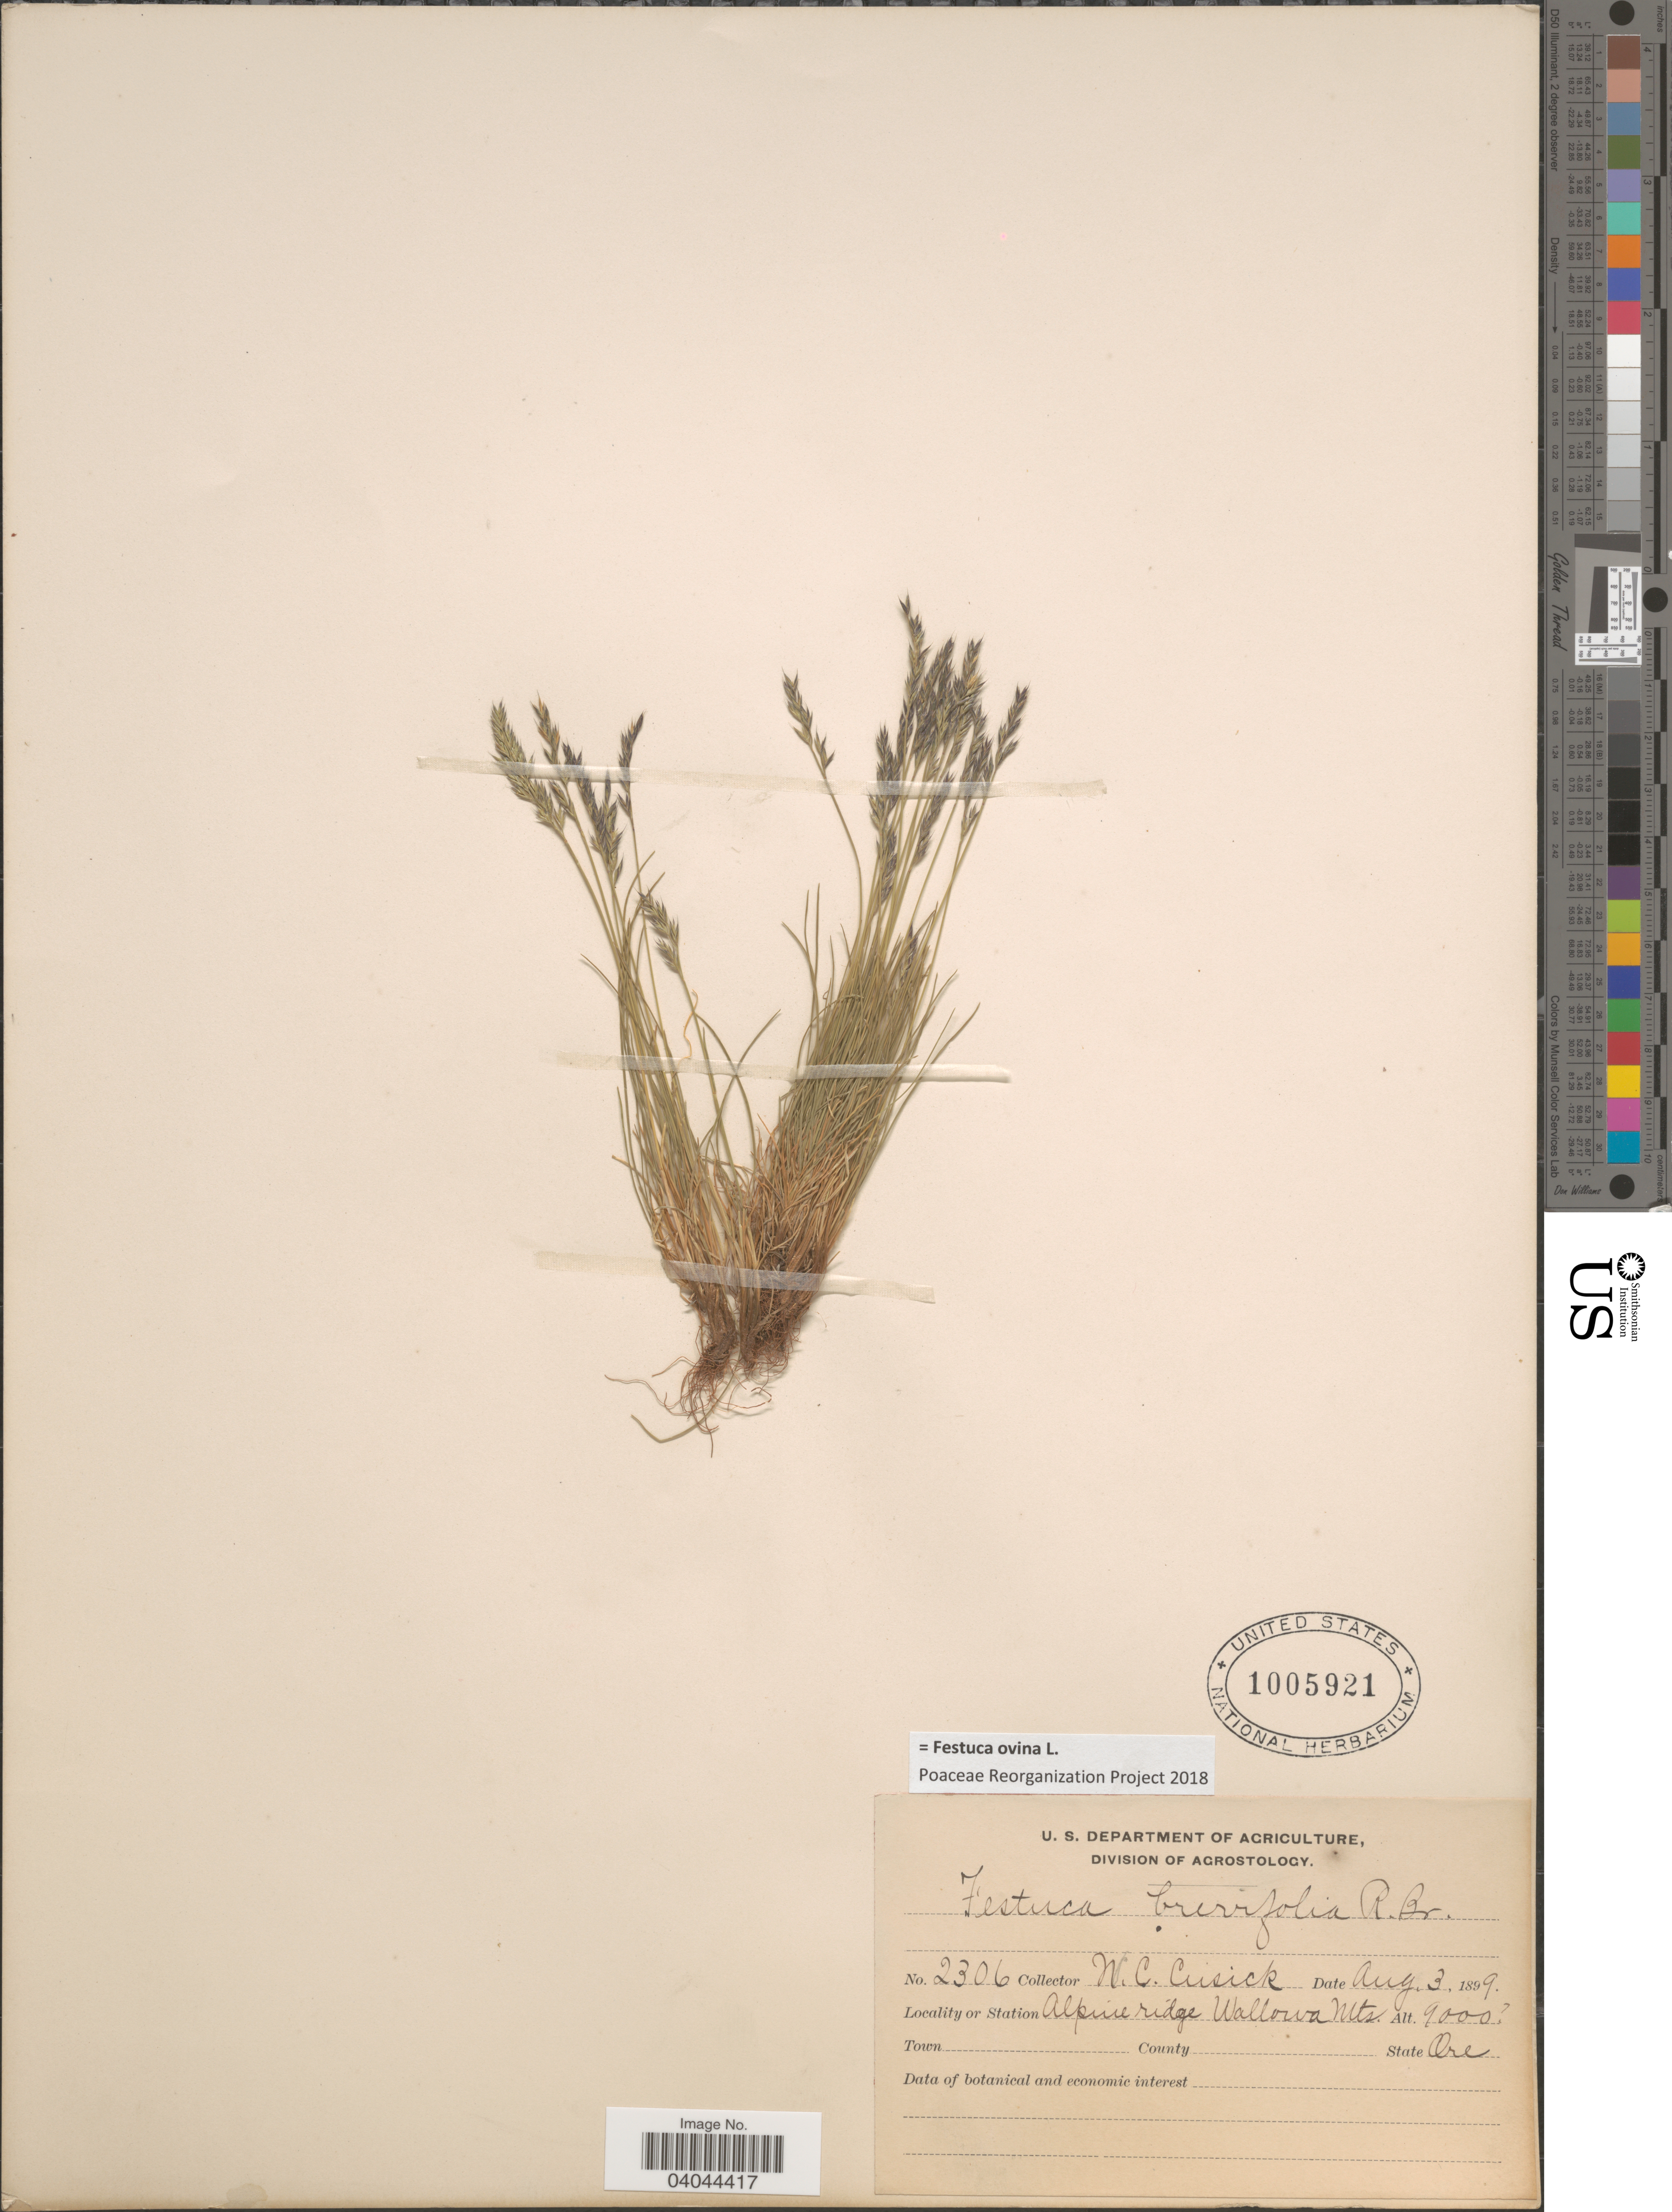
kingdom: Plantae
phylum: Tracheophyta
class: Liliopsida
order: Poales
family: Poaceae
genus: Festuca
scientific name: Festuca ovina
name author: L.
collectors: W. C. Cusick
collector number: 2306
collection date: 1899-08-03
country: United States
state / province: Oregon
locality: Station Alpine ridge Wallowa Mts.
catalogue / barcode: US 1005921